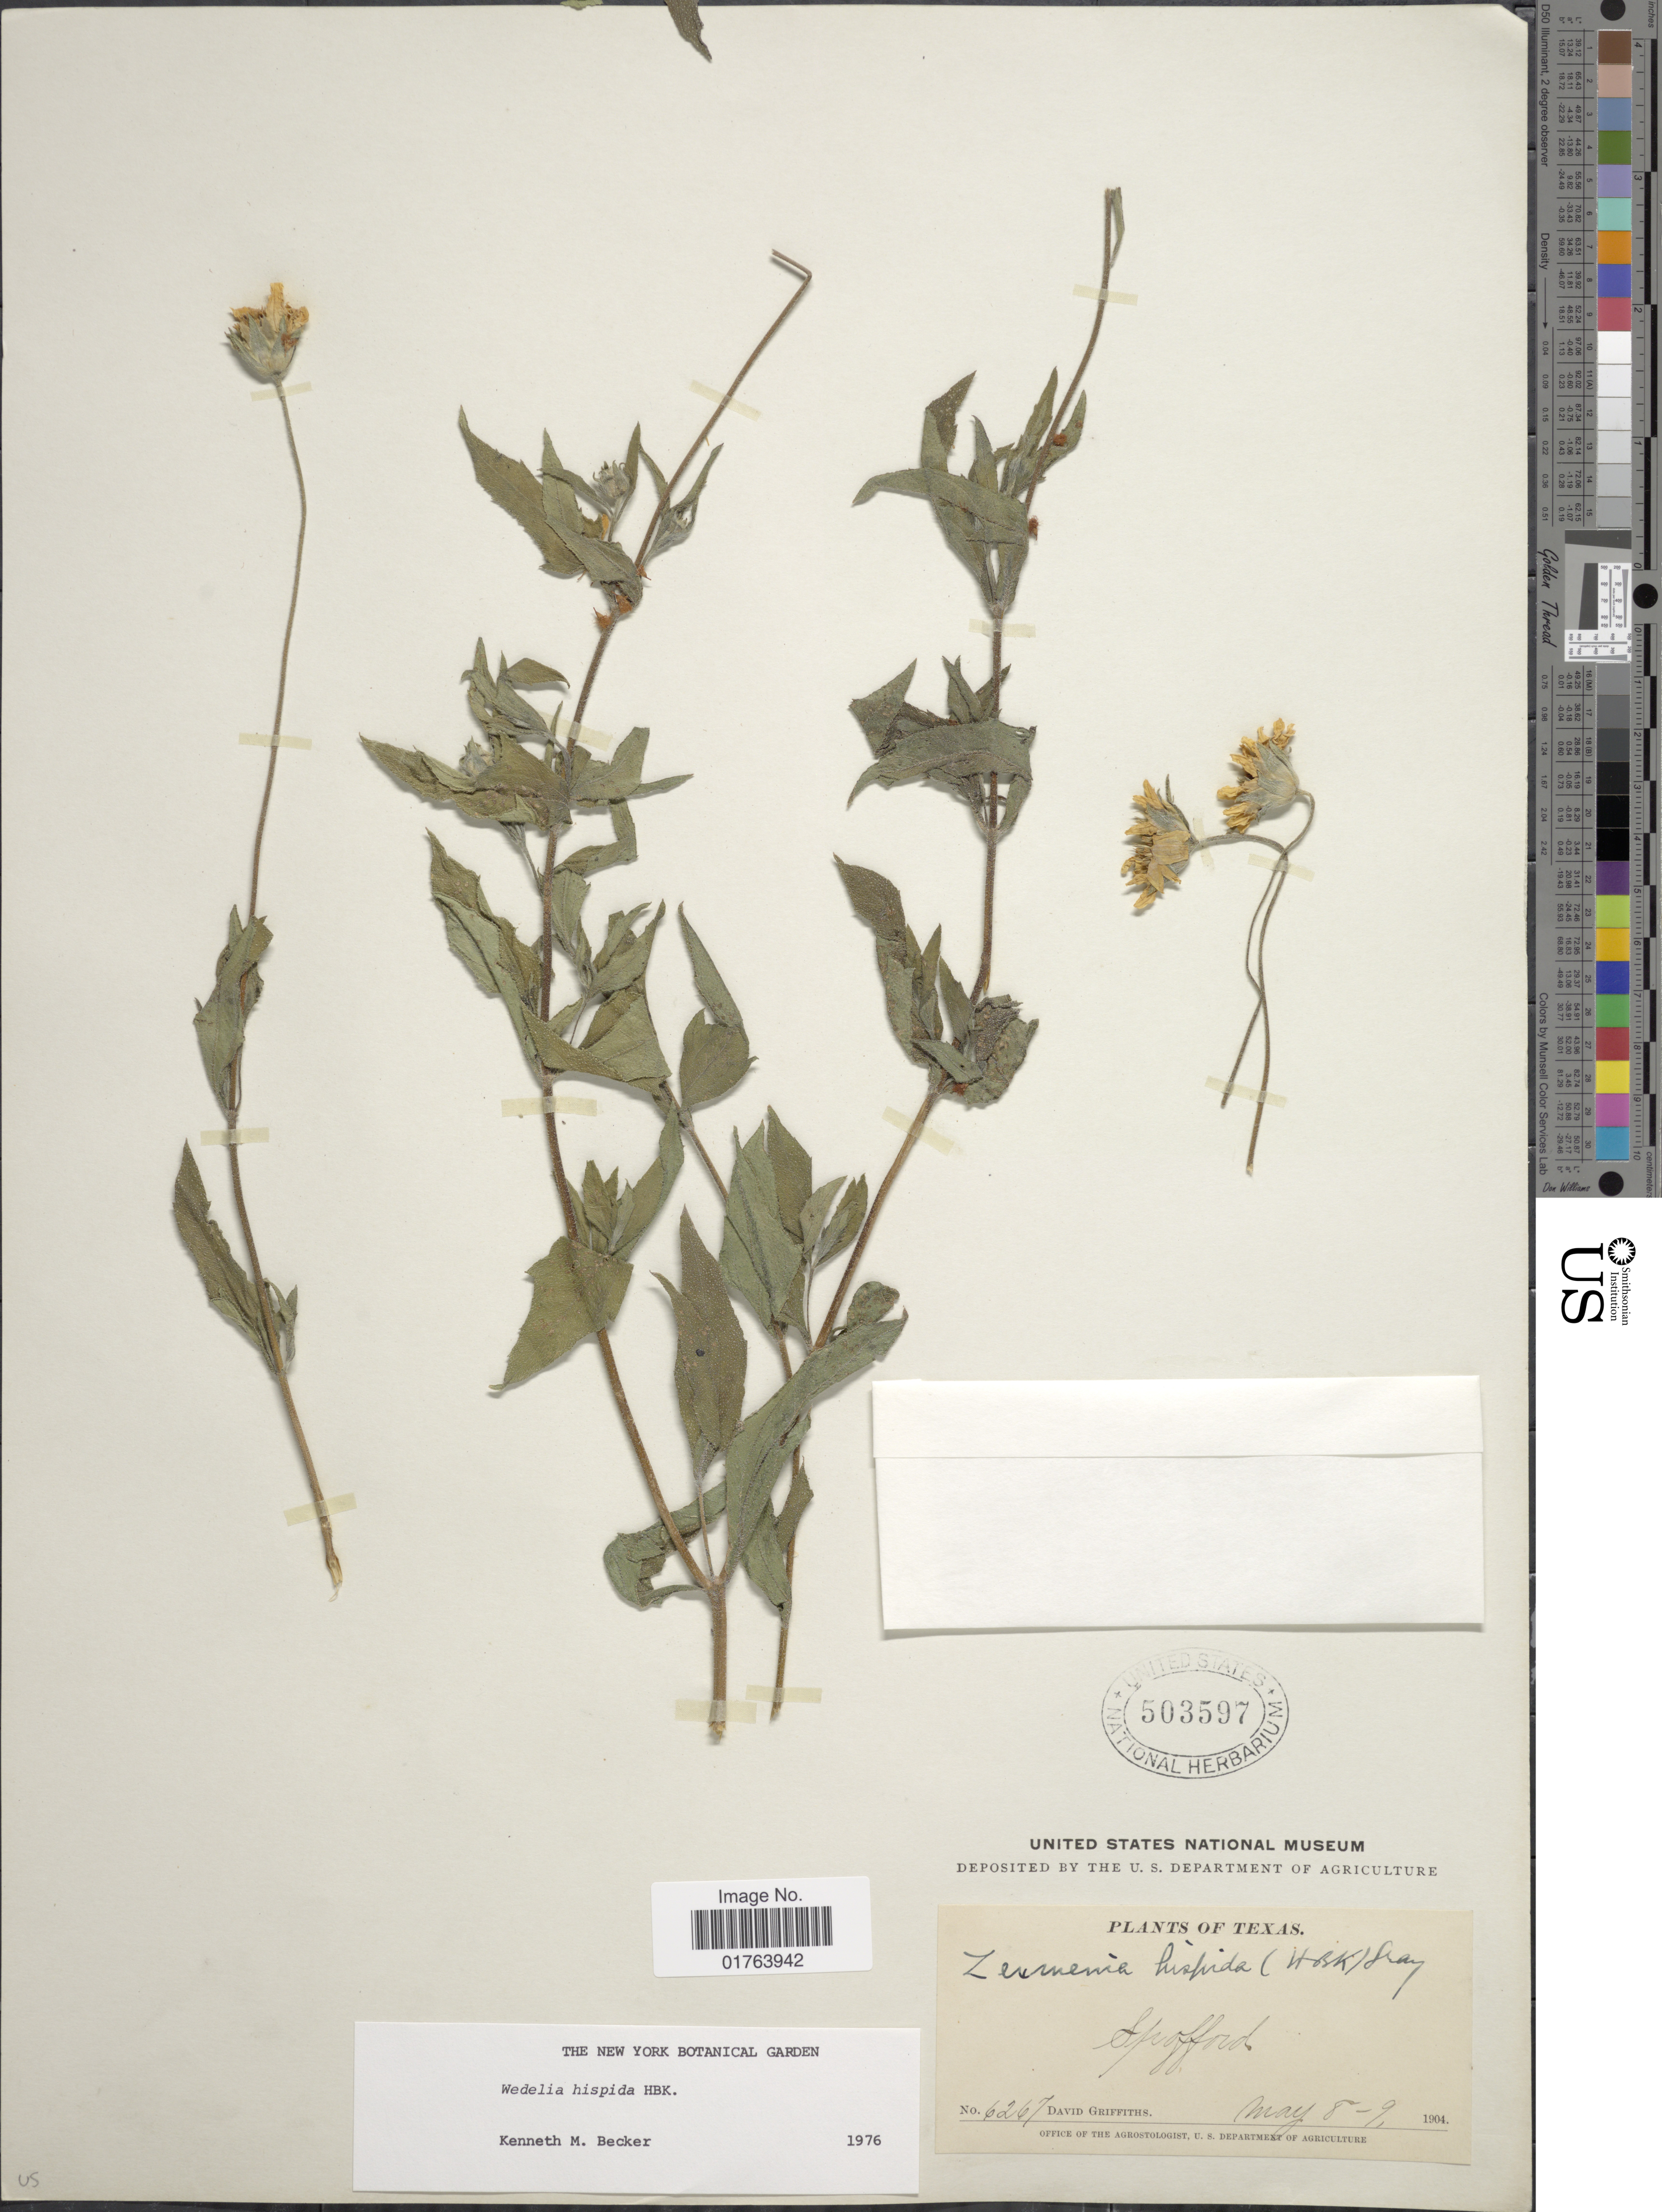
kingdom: Plantae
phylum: Tracheophyta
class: Magnoliopsida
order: Asterales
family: Asteraceae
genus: Wedelia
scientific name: Wedelia acapulcensis var. hispida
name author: (Kunth) Strother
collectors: D. Griffiths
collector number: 6267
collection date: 1904-05-08/1904-05-09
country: United States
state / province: Texas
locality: Spofford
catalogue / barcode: US 503597